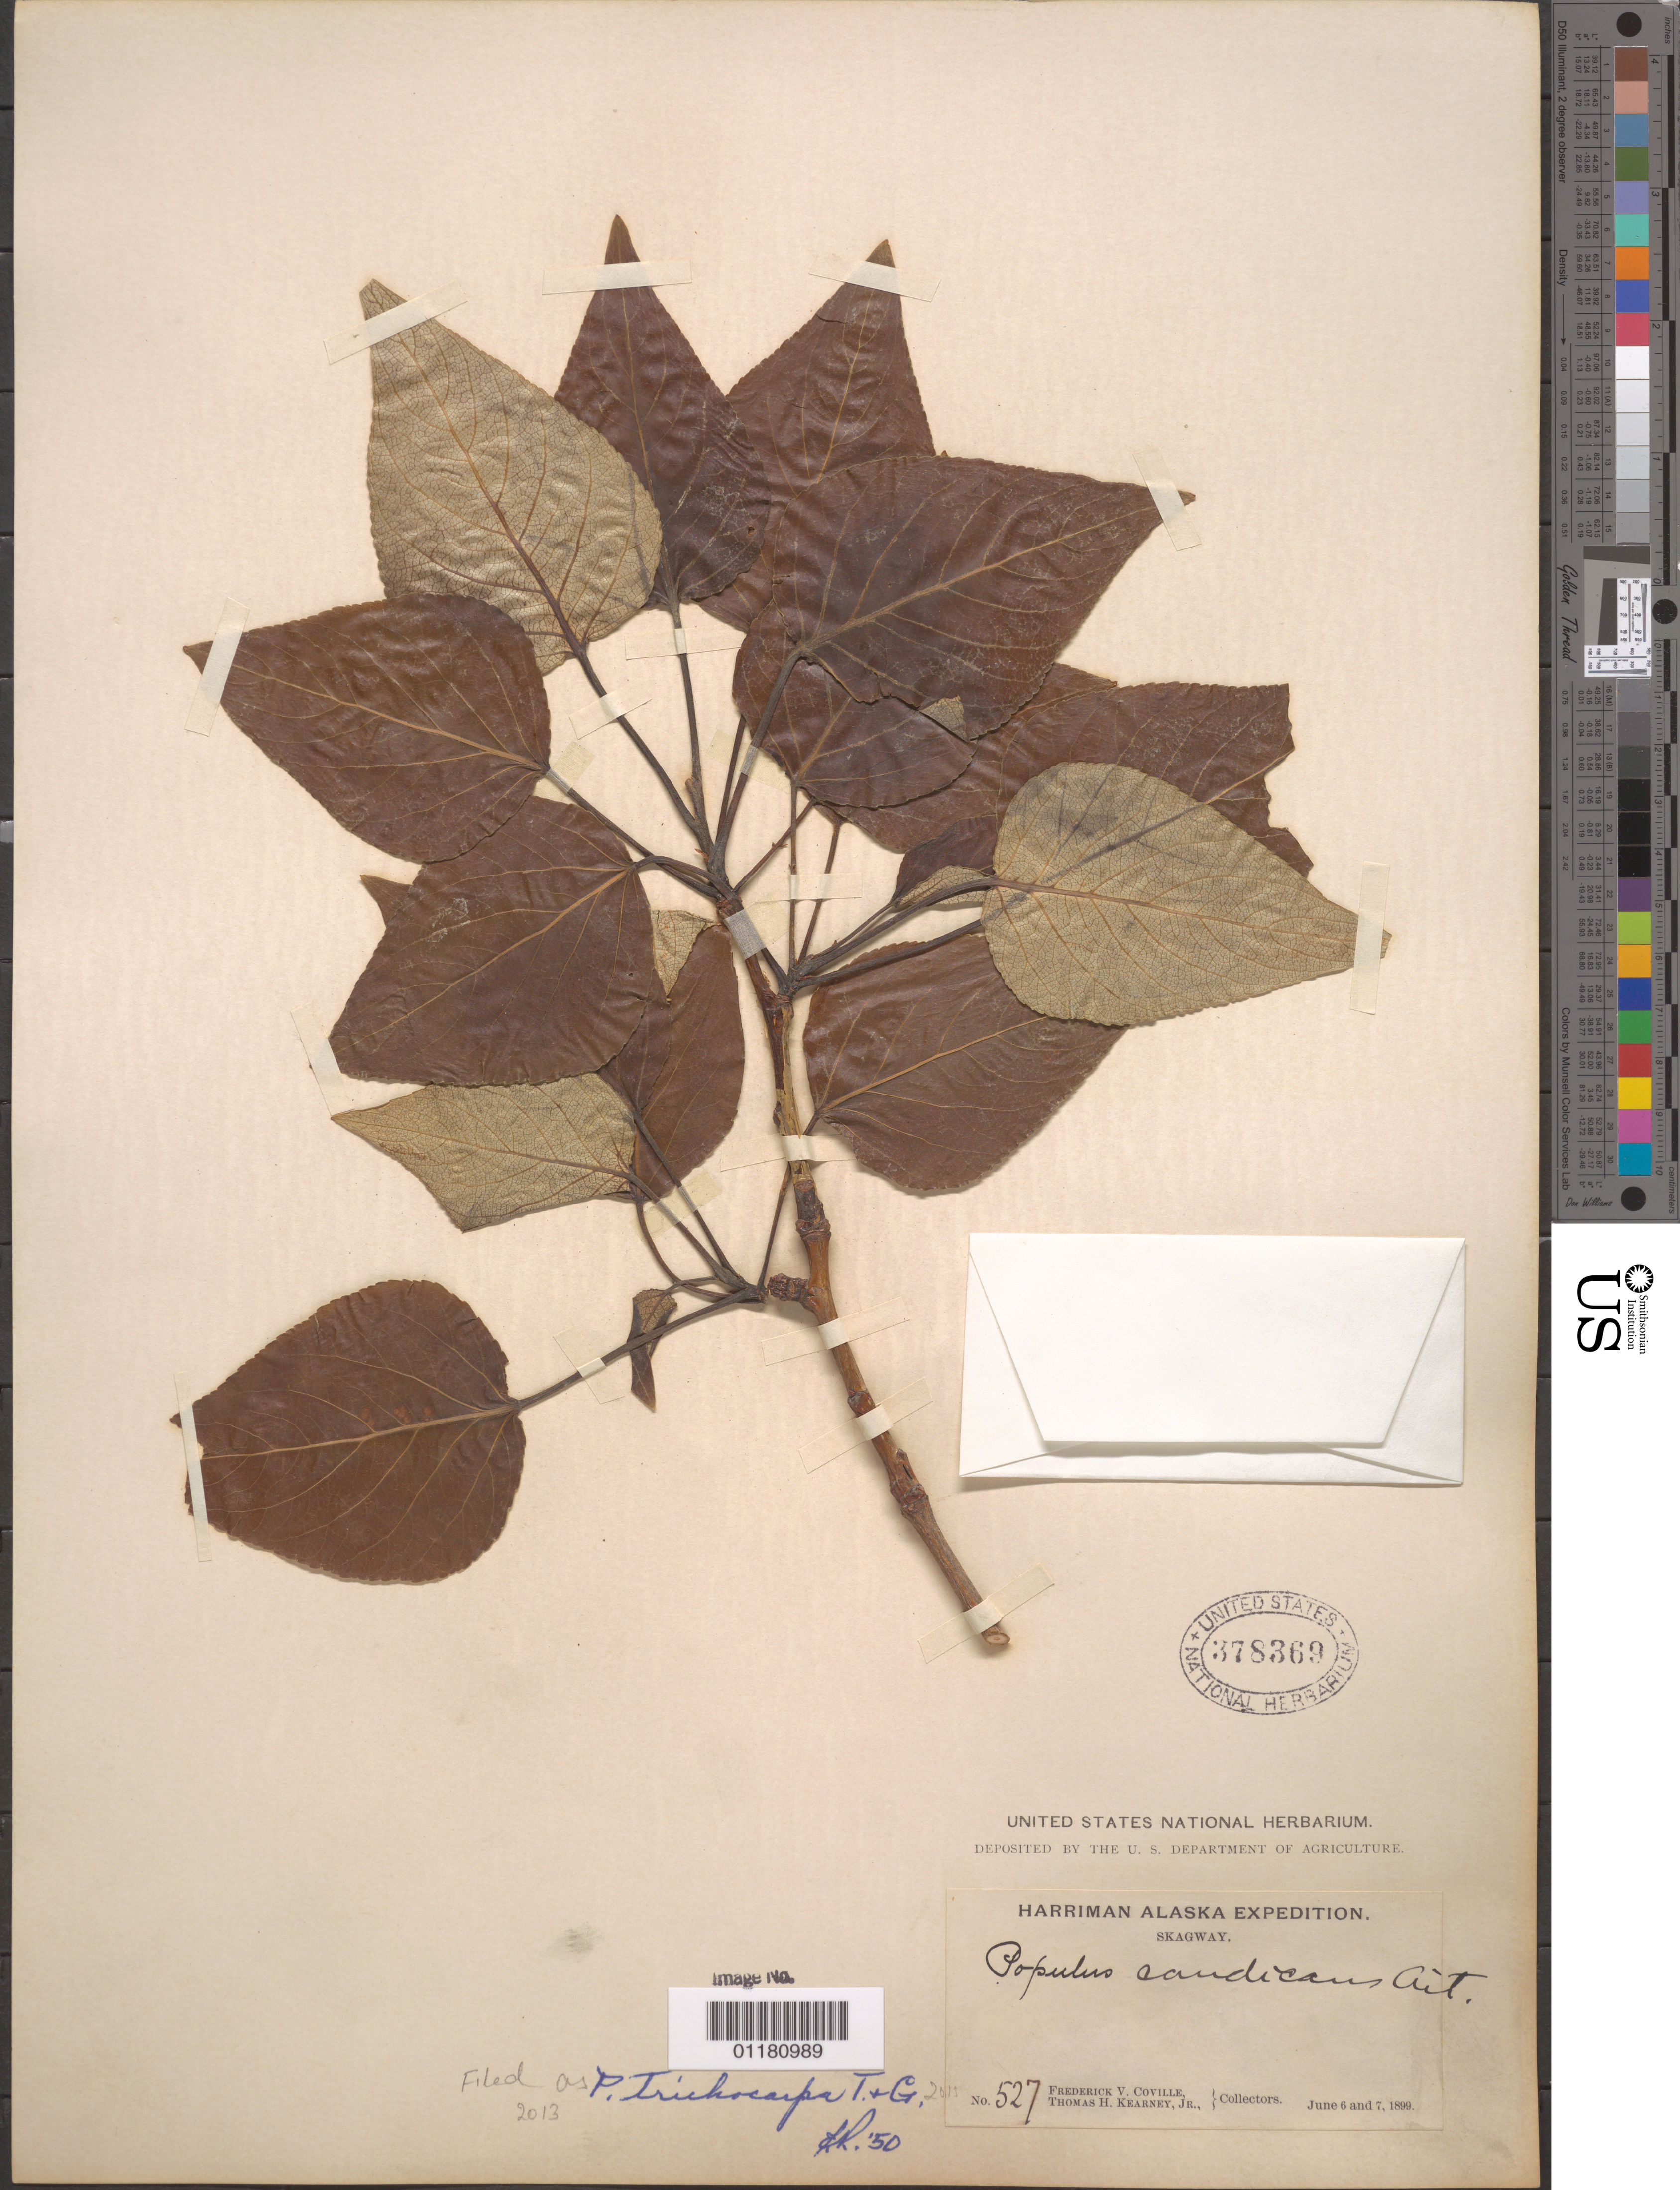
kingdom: Plantae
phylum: Tracheophyta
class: Magnoliopsida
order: Malpighiales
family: Salicaceae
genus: Populus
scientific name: Populus trichocarpa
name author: Torr. & A. Gray ex W. Hook.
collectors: F. V. Coville & T. H. Kearney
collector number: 527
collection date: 1899-06-06/1899-06-07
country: United States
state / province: Alaska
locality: Skagway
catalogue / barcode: US 378369